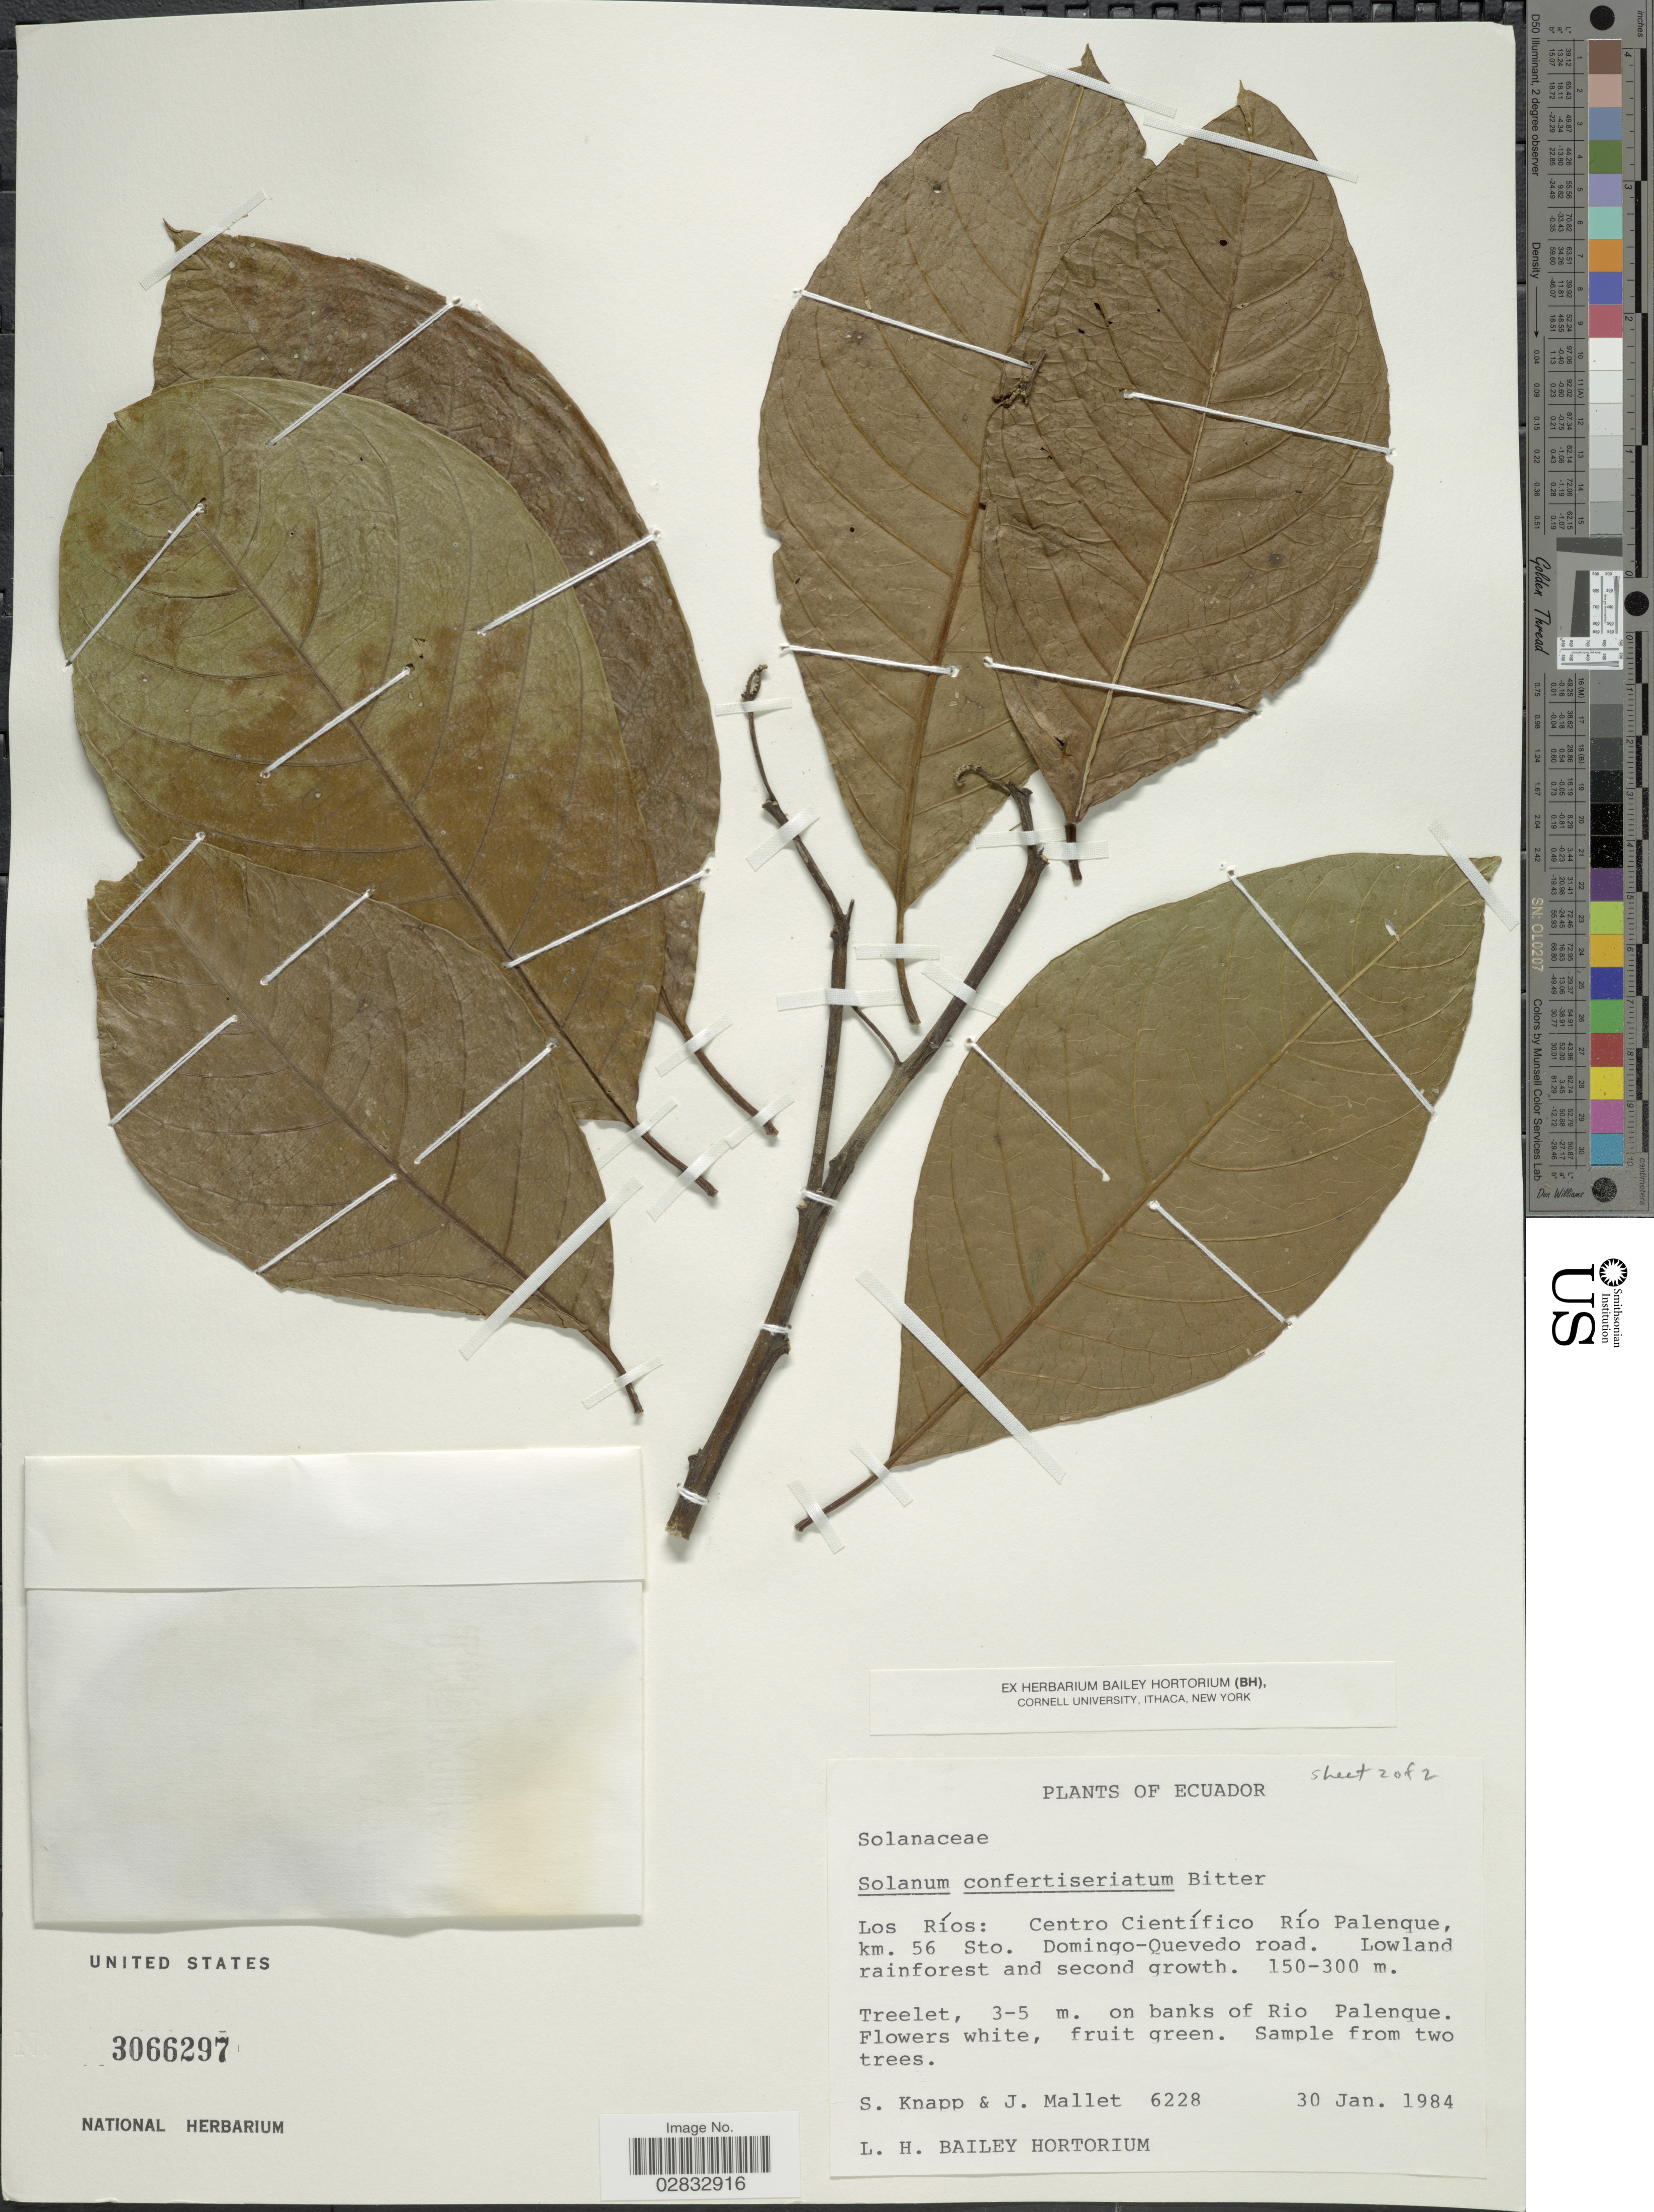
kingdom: Plantae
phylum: Tracheophyta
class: Magnoliopsida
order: Solanales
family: Solanaceae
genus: Solanum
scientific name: Solanum confertiseriatum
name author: Bitter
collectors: S. Knapp & J. Mallet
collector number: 6228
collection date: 1984-01-30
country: Ecuador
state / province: Los Ríos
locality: Centro Científico Río Palenque, km. 56 Sto. Domingo-Quevedo road.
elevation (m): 150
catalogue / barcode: US 3066297